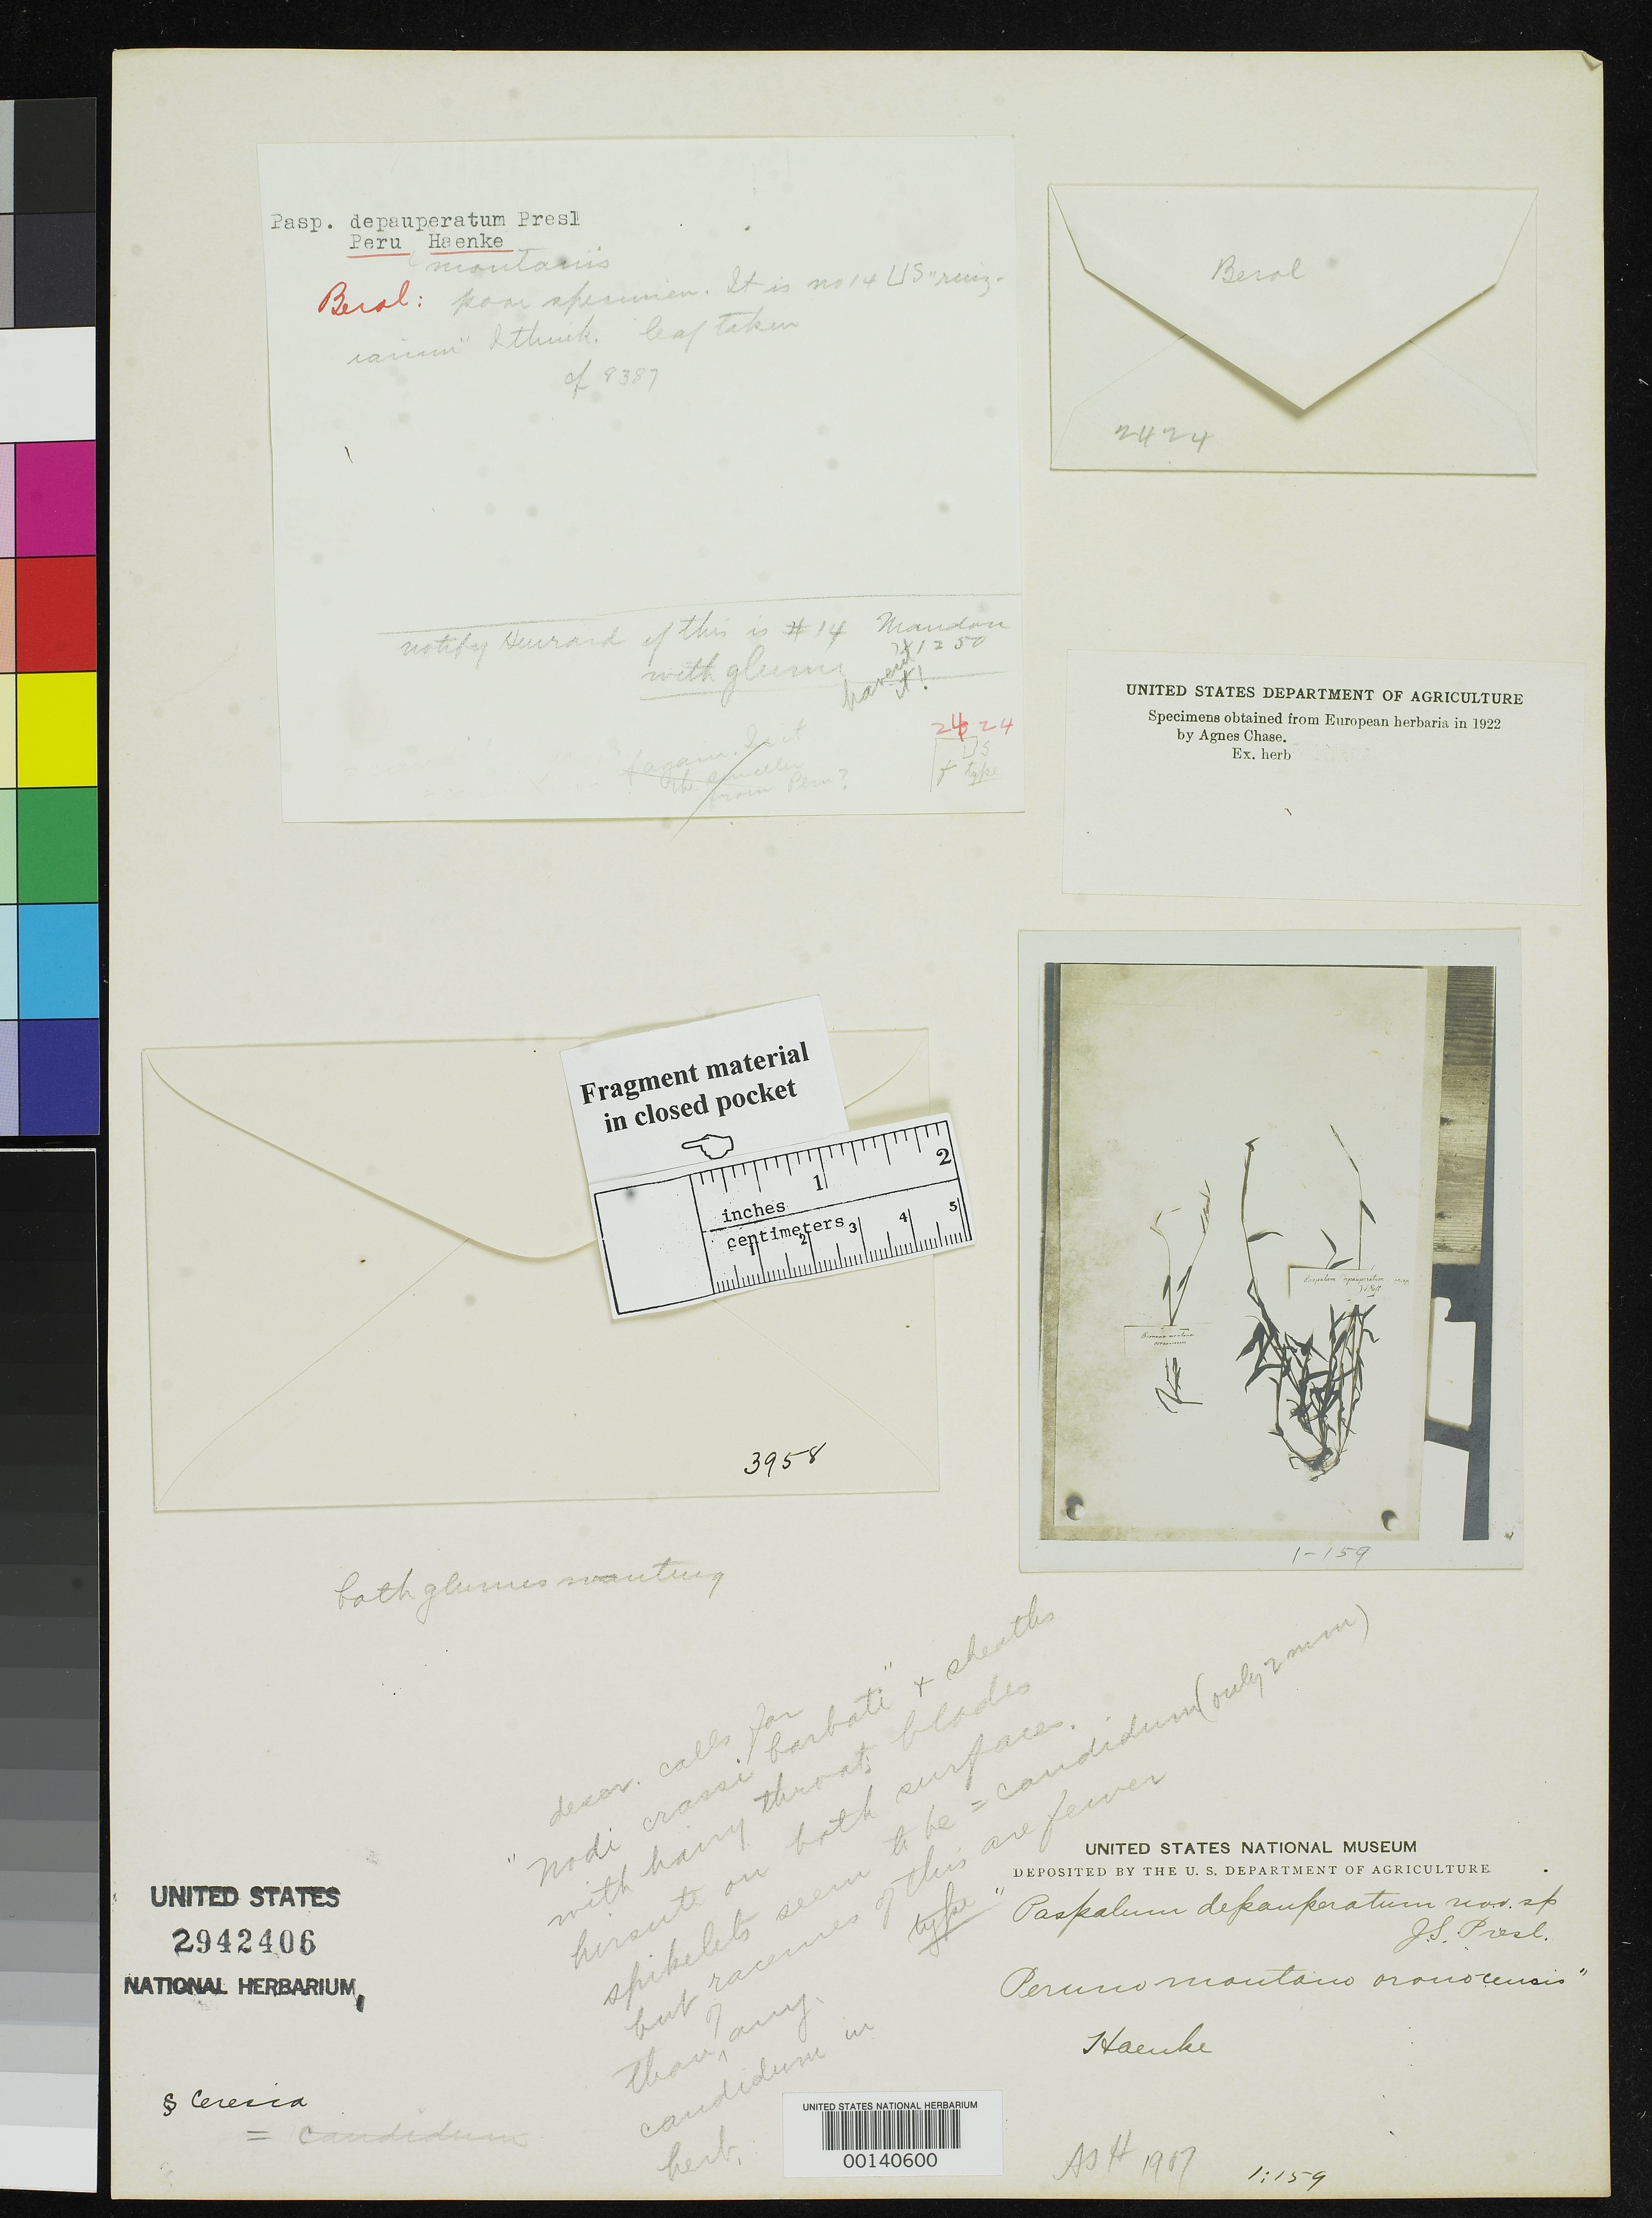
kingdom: Plantae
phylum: Tracheophyta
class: Liliopsida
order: Poales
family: Poaceae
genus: Paspalum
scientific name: Paspalum depauperatum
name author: J. Presl in C. Presl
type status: Type Fragment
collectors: T. P. X. Haenke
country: Peru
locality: mountains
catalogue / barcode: US 2942406